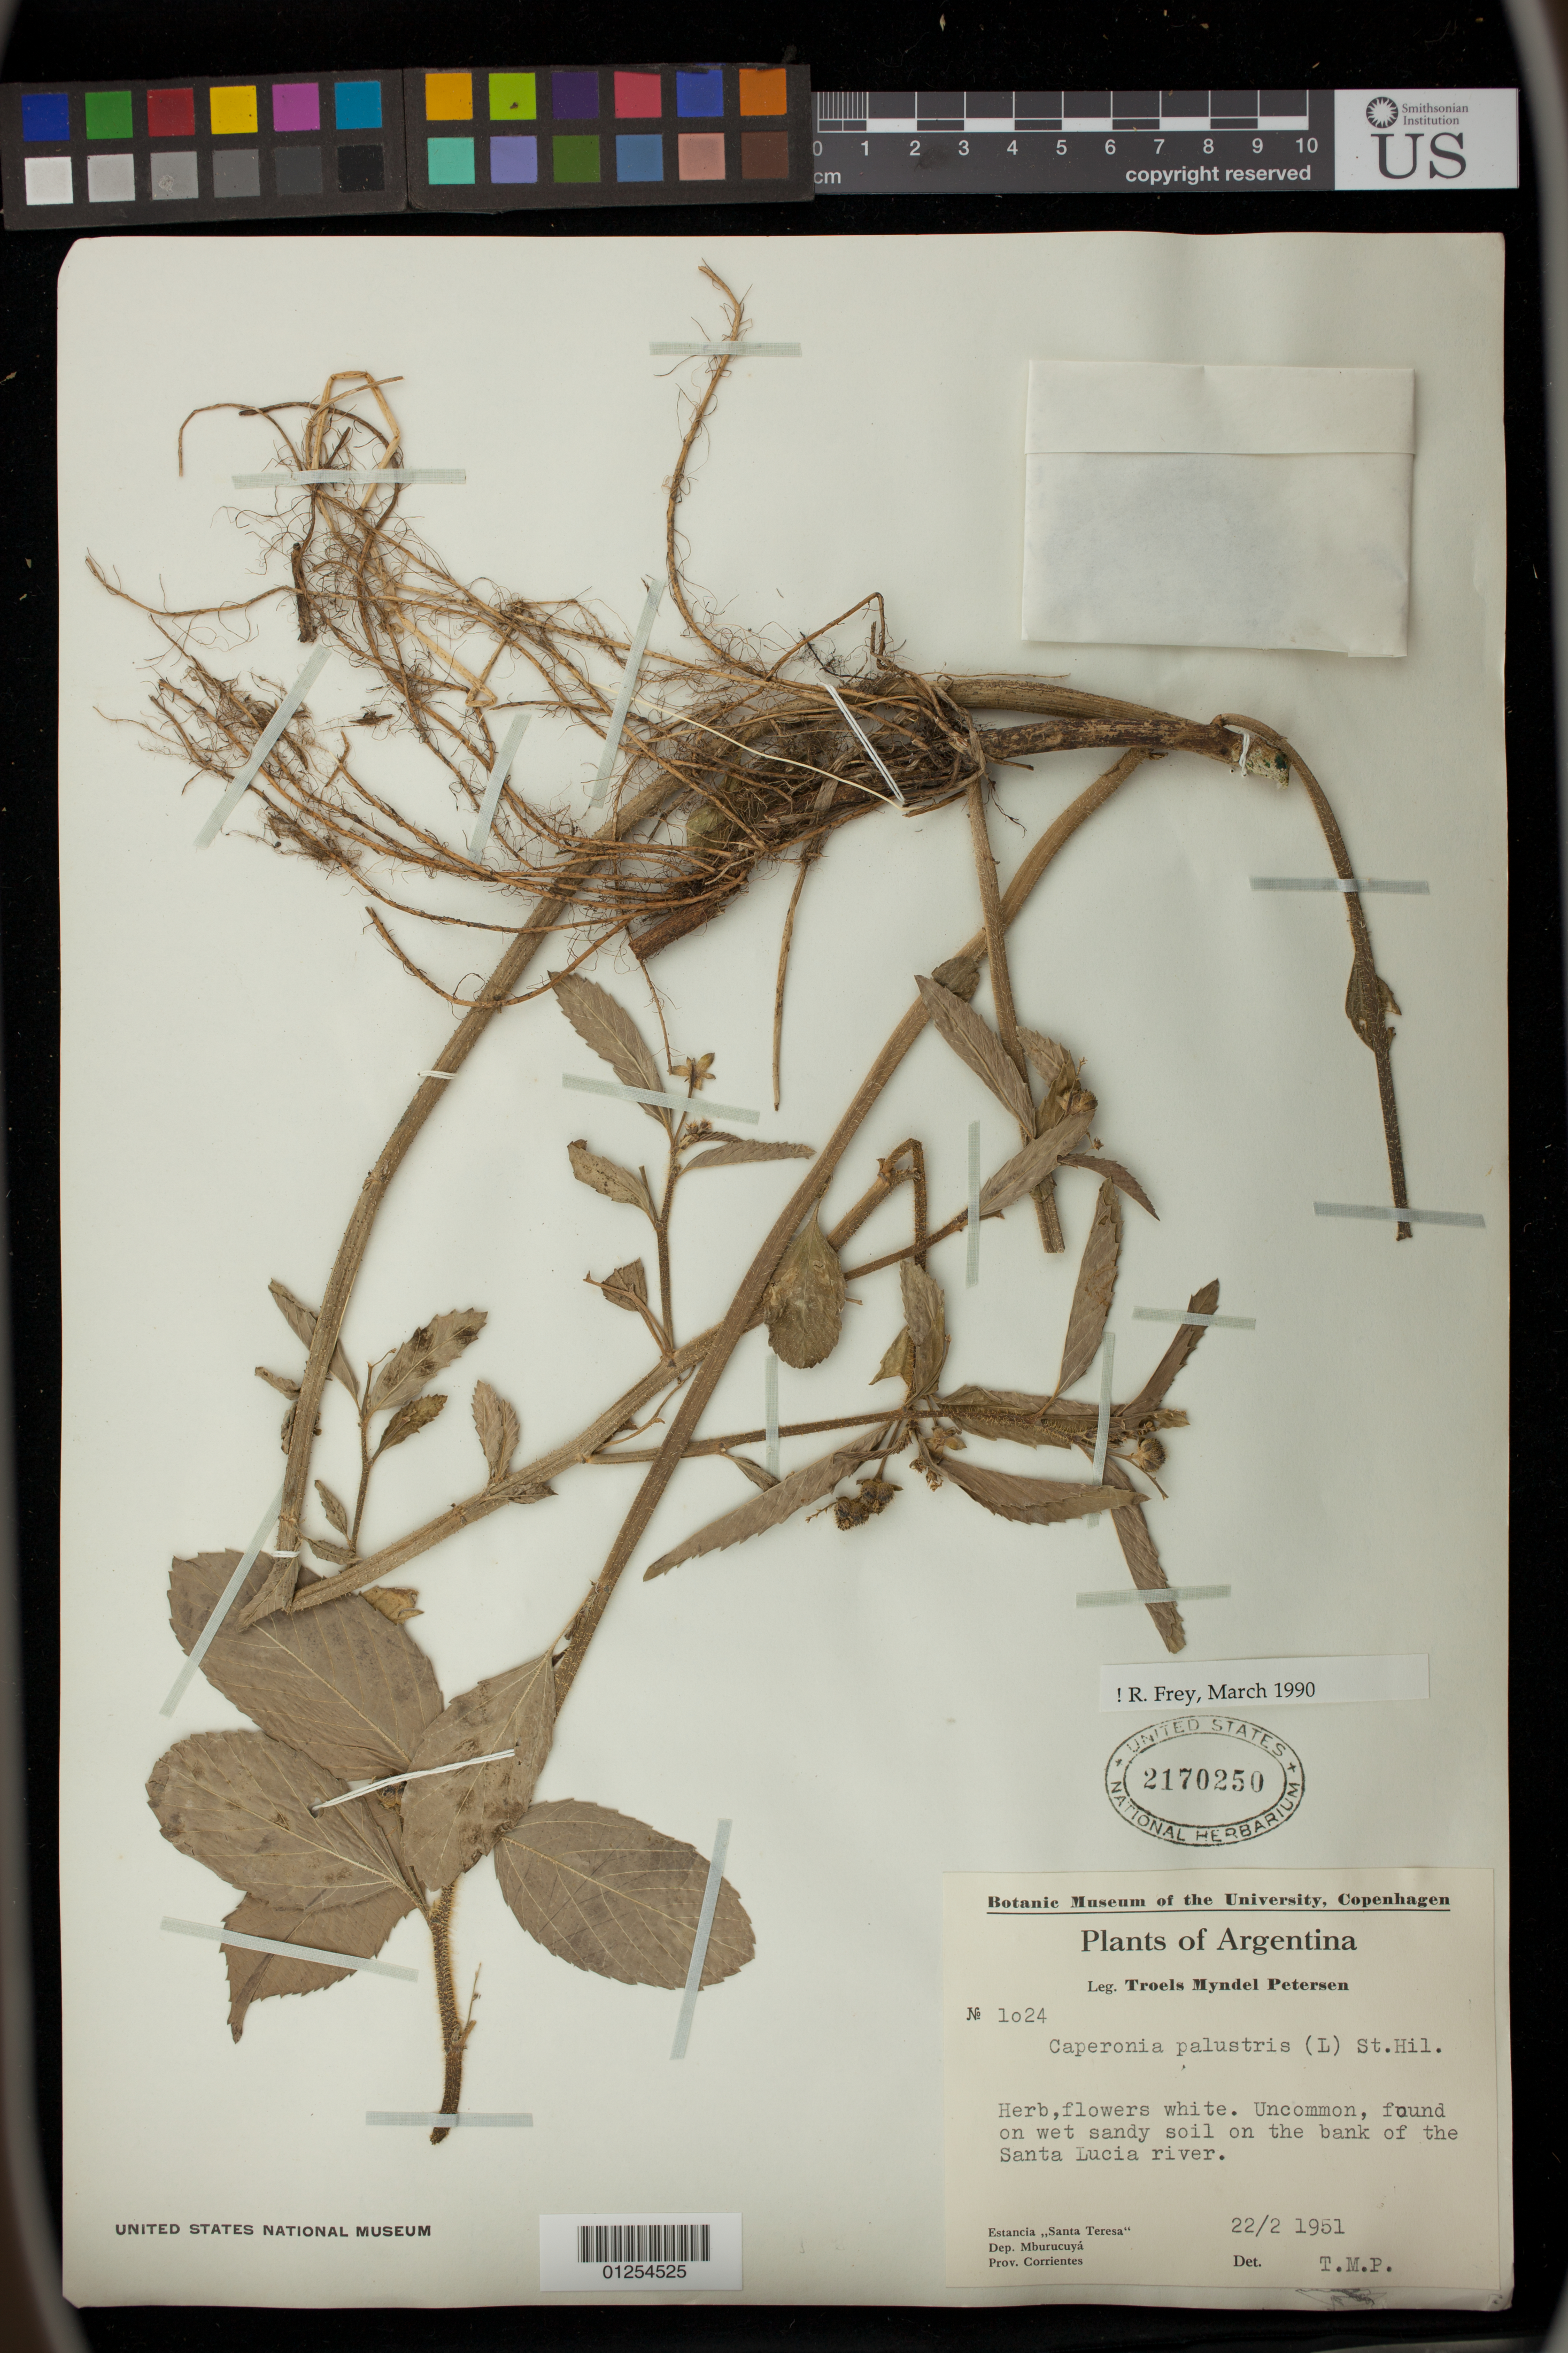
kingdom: Plantae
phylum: Tracheophyta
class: Magnoliopsida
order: Malpighiales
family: Euphorbiaceae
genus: Caperonia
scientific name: Caperonia palustris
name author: (L.) A. St.-Hil.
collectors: T. M. Petersen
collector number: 1024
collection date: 1951-02-22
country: Argentina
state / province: Corrientes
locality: Dep. Mburucuyá, Estancia Santa Teresa, on the bank of the Santa Lucia river.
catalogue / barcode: US 2170250